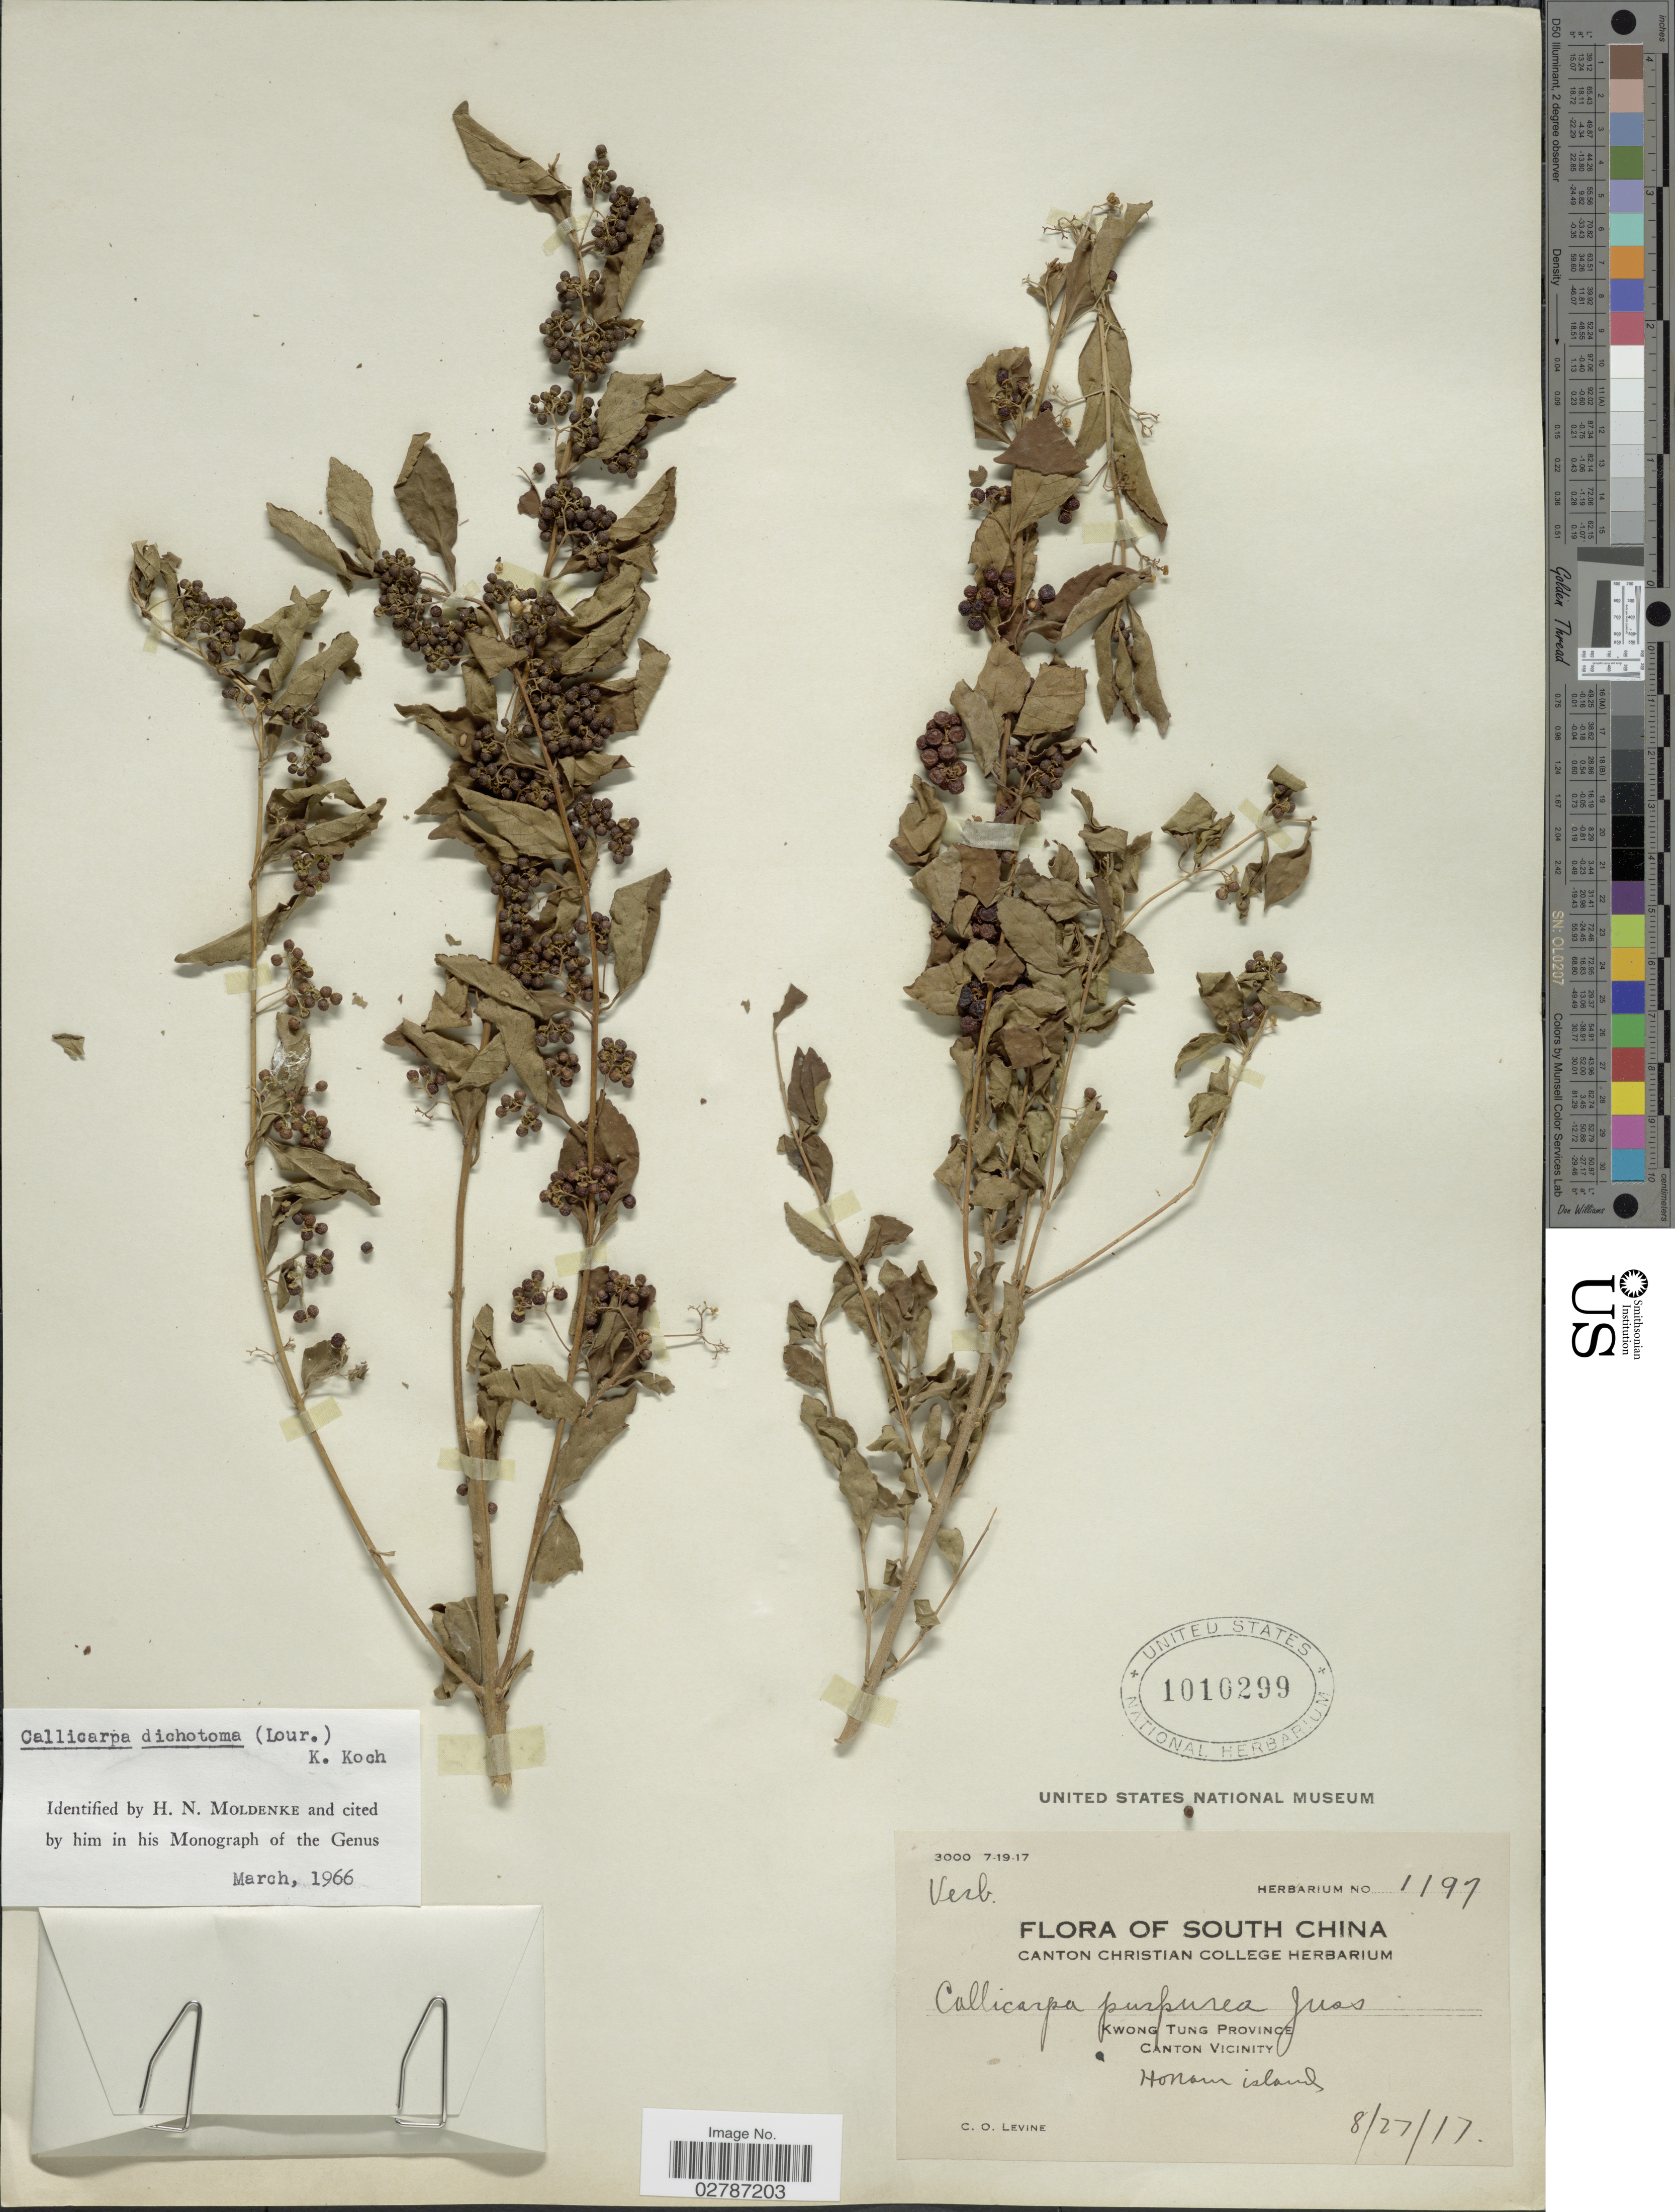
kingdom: Plantae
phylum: Tracheophyta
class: Magnoliopsida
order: Lamiales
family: Lamiaceae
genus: Callicarpa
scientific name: Callicarpa dichotoma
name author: (Lour.) K. Koch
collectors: C. O. Levine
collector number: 1197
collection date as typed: Transcribed d/m/y: 27/8/17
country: China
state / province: Guangdong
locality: South China. Kwong Tung Province. Canton Vicinity. Honam island.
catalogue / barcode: US 1010299